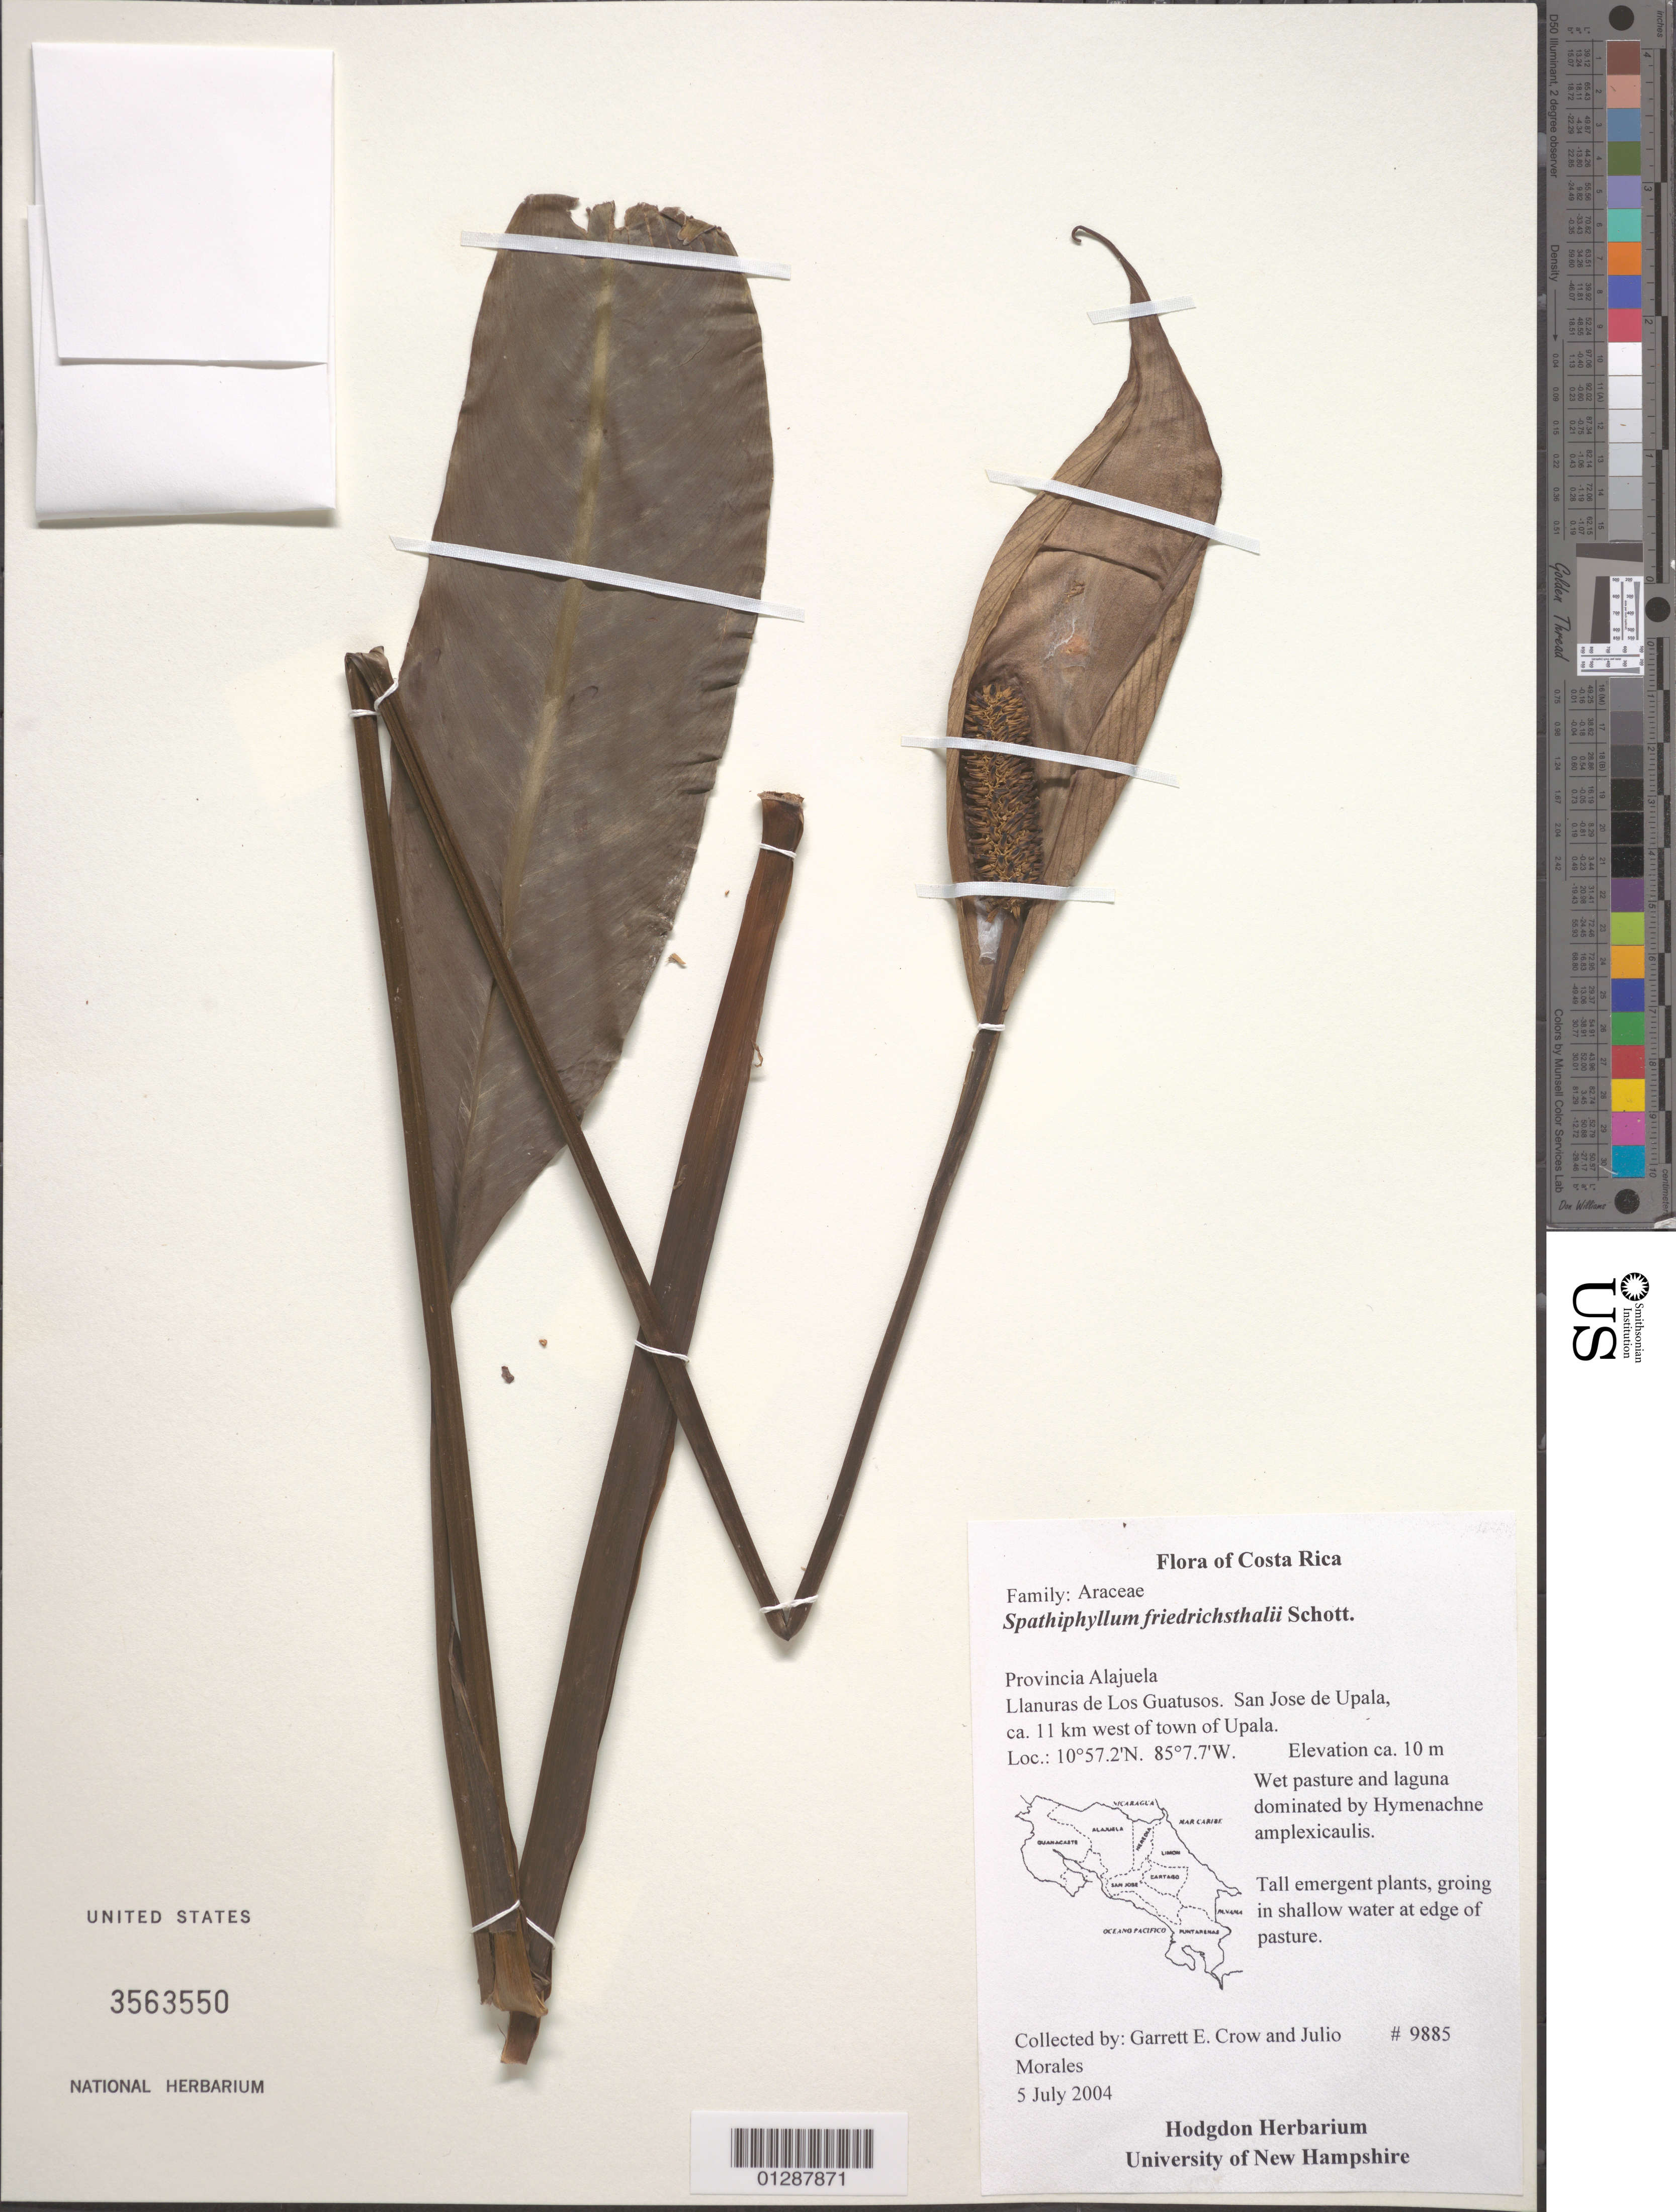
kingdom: Plantae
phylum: Tracheophyta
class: Liliopsida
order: Alismatales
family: Araceae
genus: Spathiphyllum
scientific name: Spathiphyllum friedrichsthalii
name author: Schott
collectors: G. E. Crow & J. Morales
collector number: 9885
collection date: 2004-07-05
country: Costa Rica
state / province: Alajuela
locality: Llanuras de Los Guatusos. San Jose de Upala, ca. 11 km west of town of Upala.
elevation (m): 10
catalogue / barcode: US 3563550